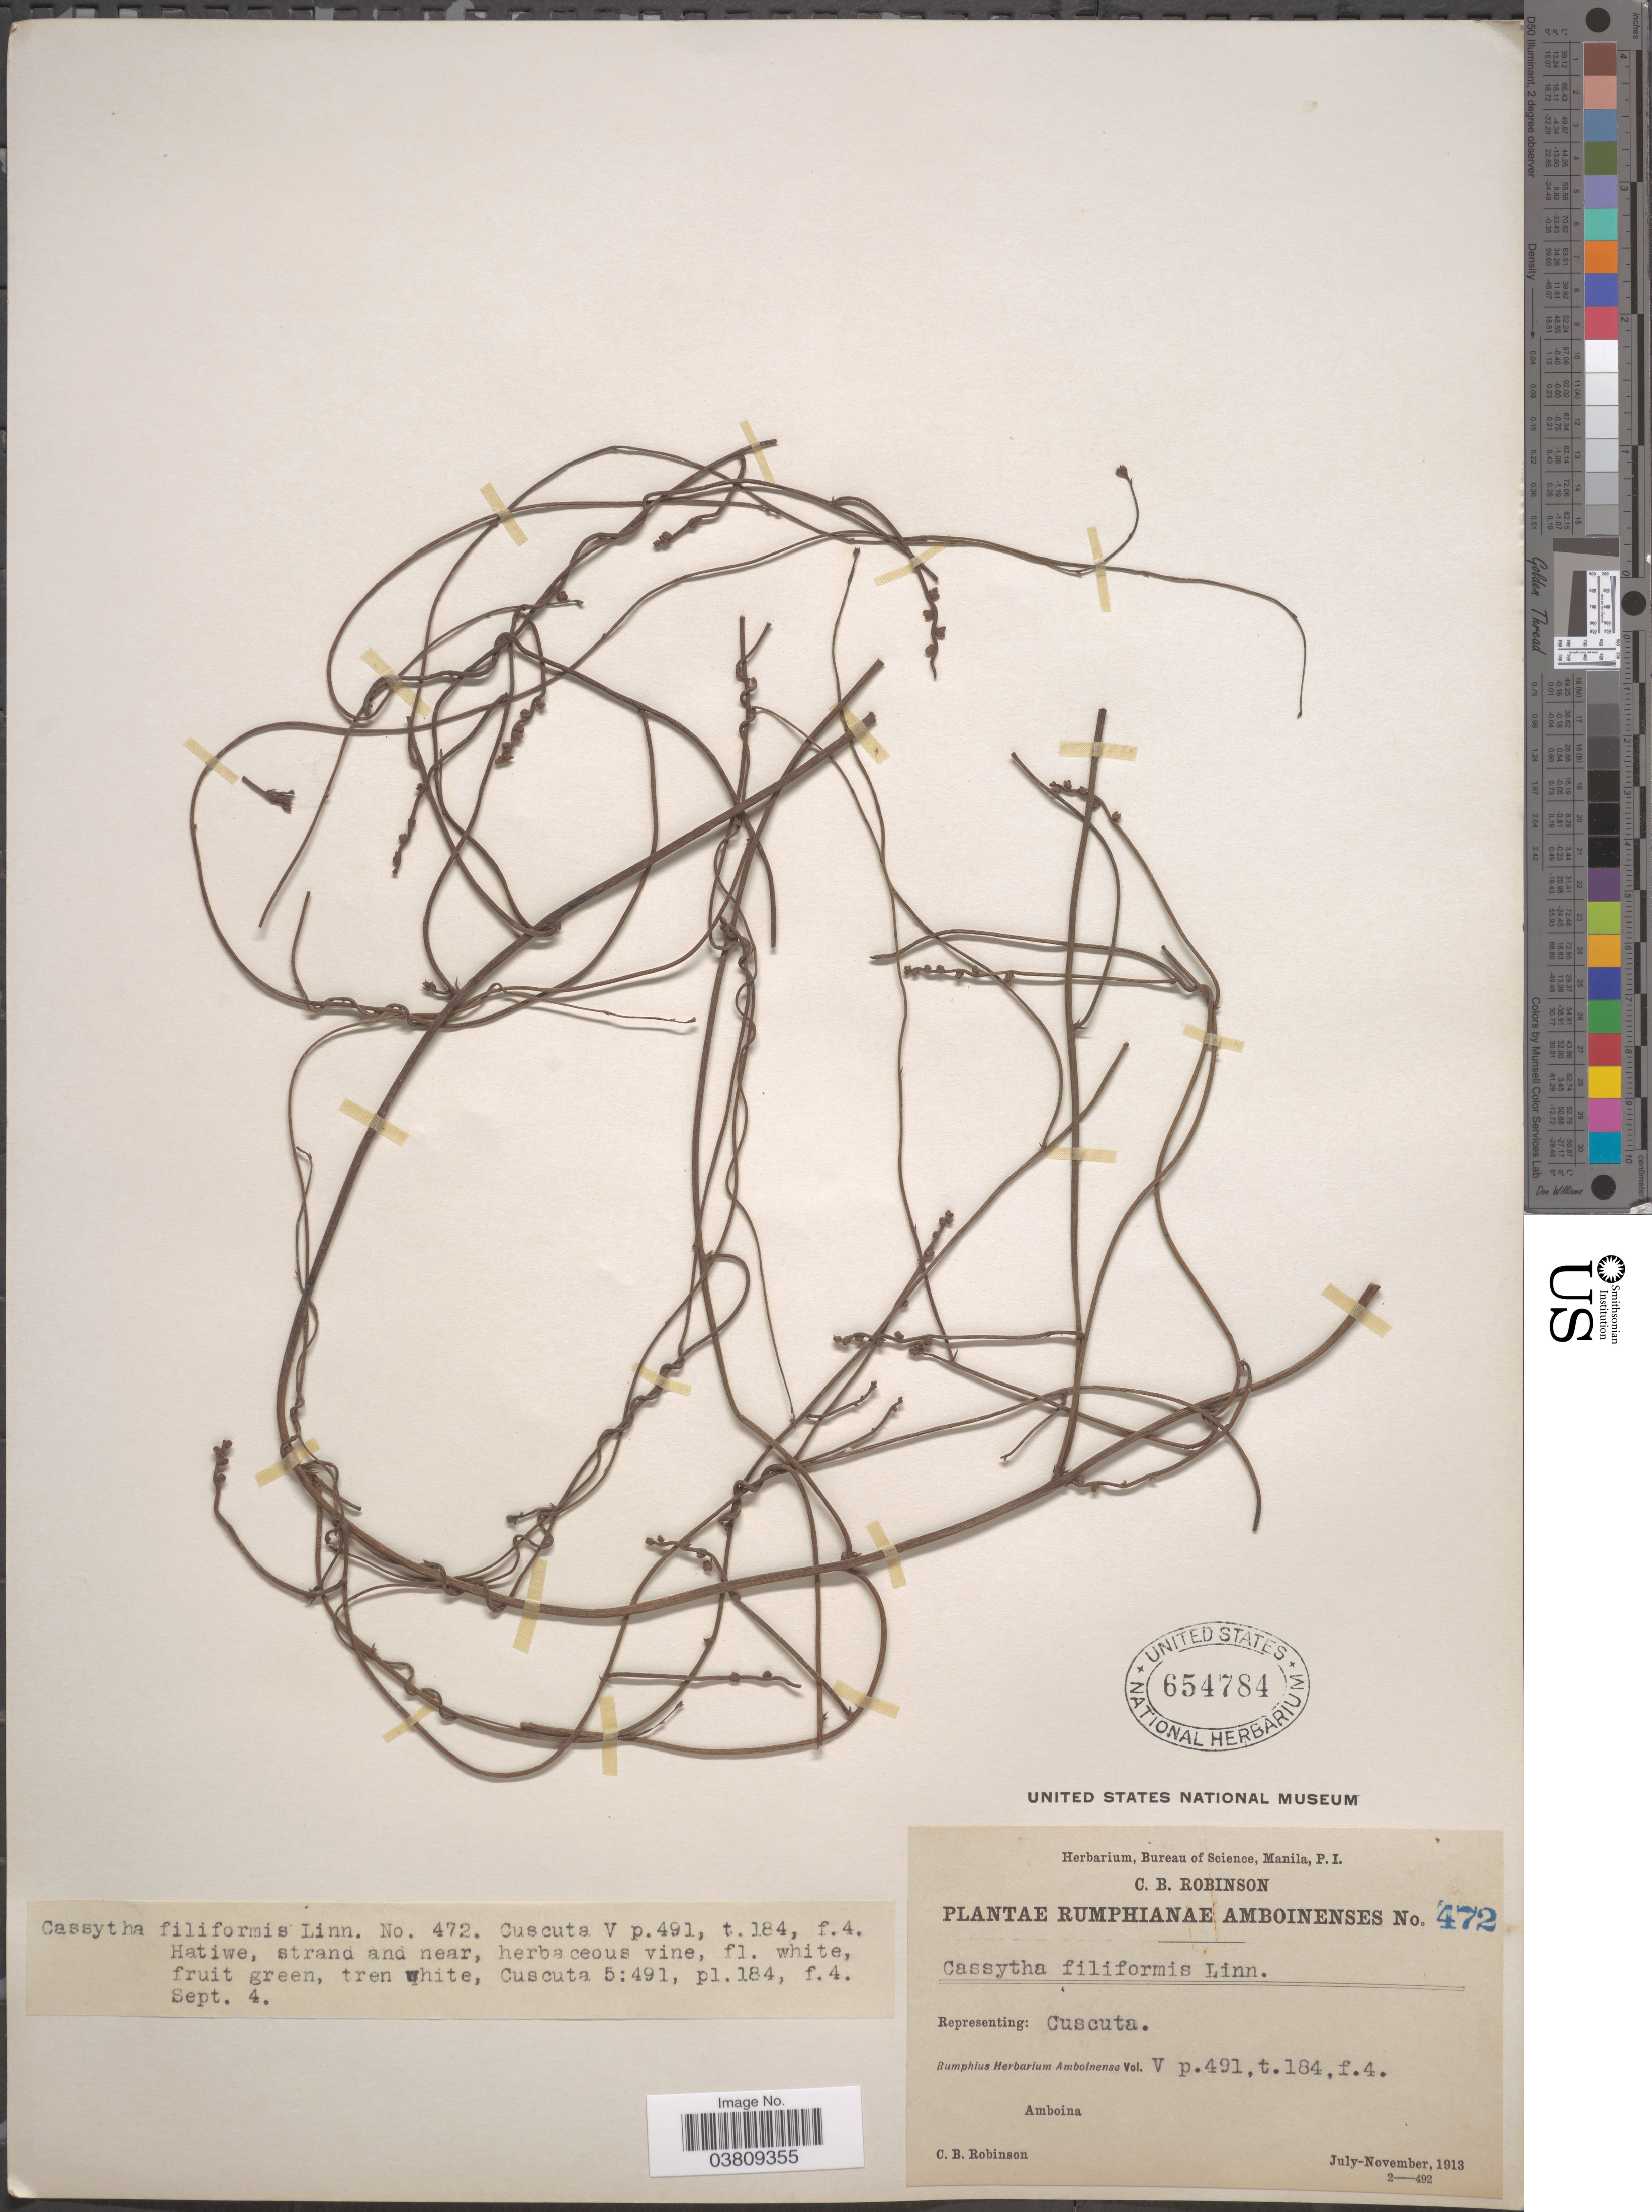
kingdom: Plantae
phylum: Tracheophyta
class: Magnoliopsida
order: Laurales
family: Lauraceae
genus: Cassytha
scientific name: Cassytha filiformis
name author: L.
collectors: C. Robinson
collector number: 472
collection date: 1913-09-04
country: Indonesia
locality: Amboina.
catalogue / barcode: US 654784